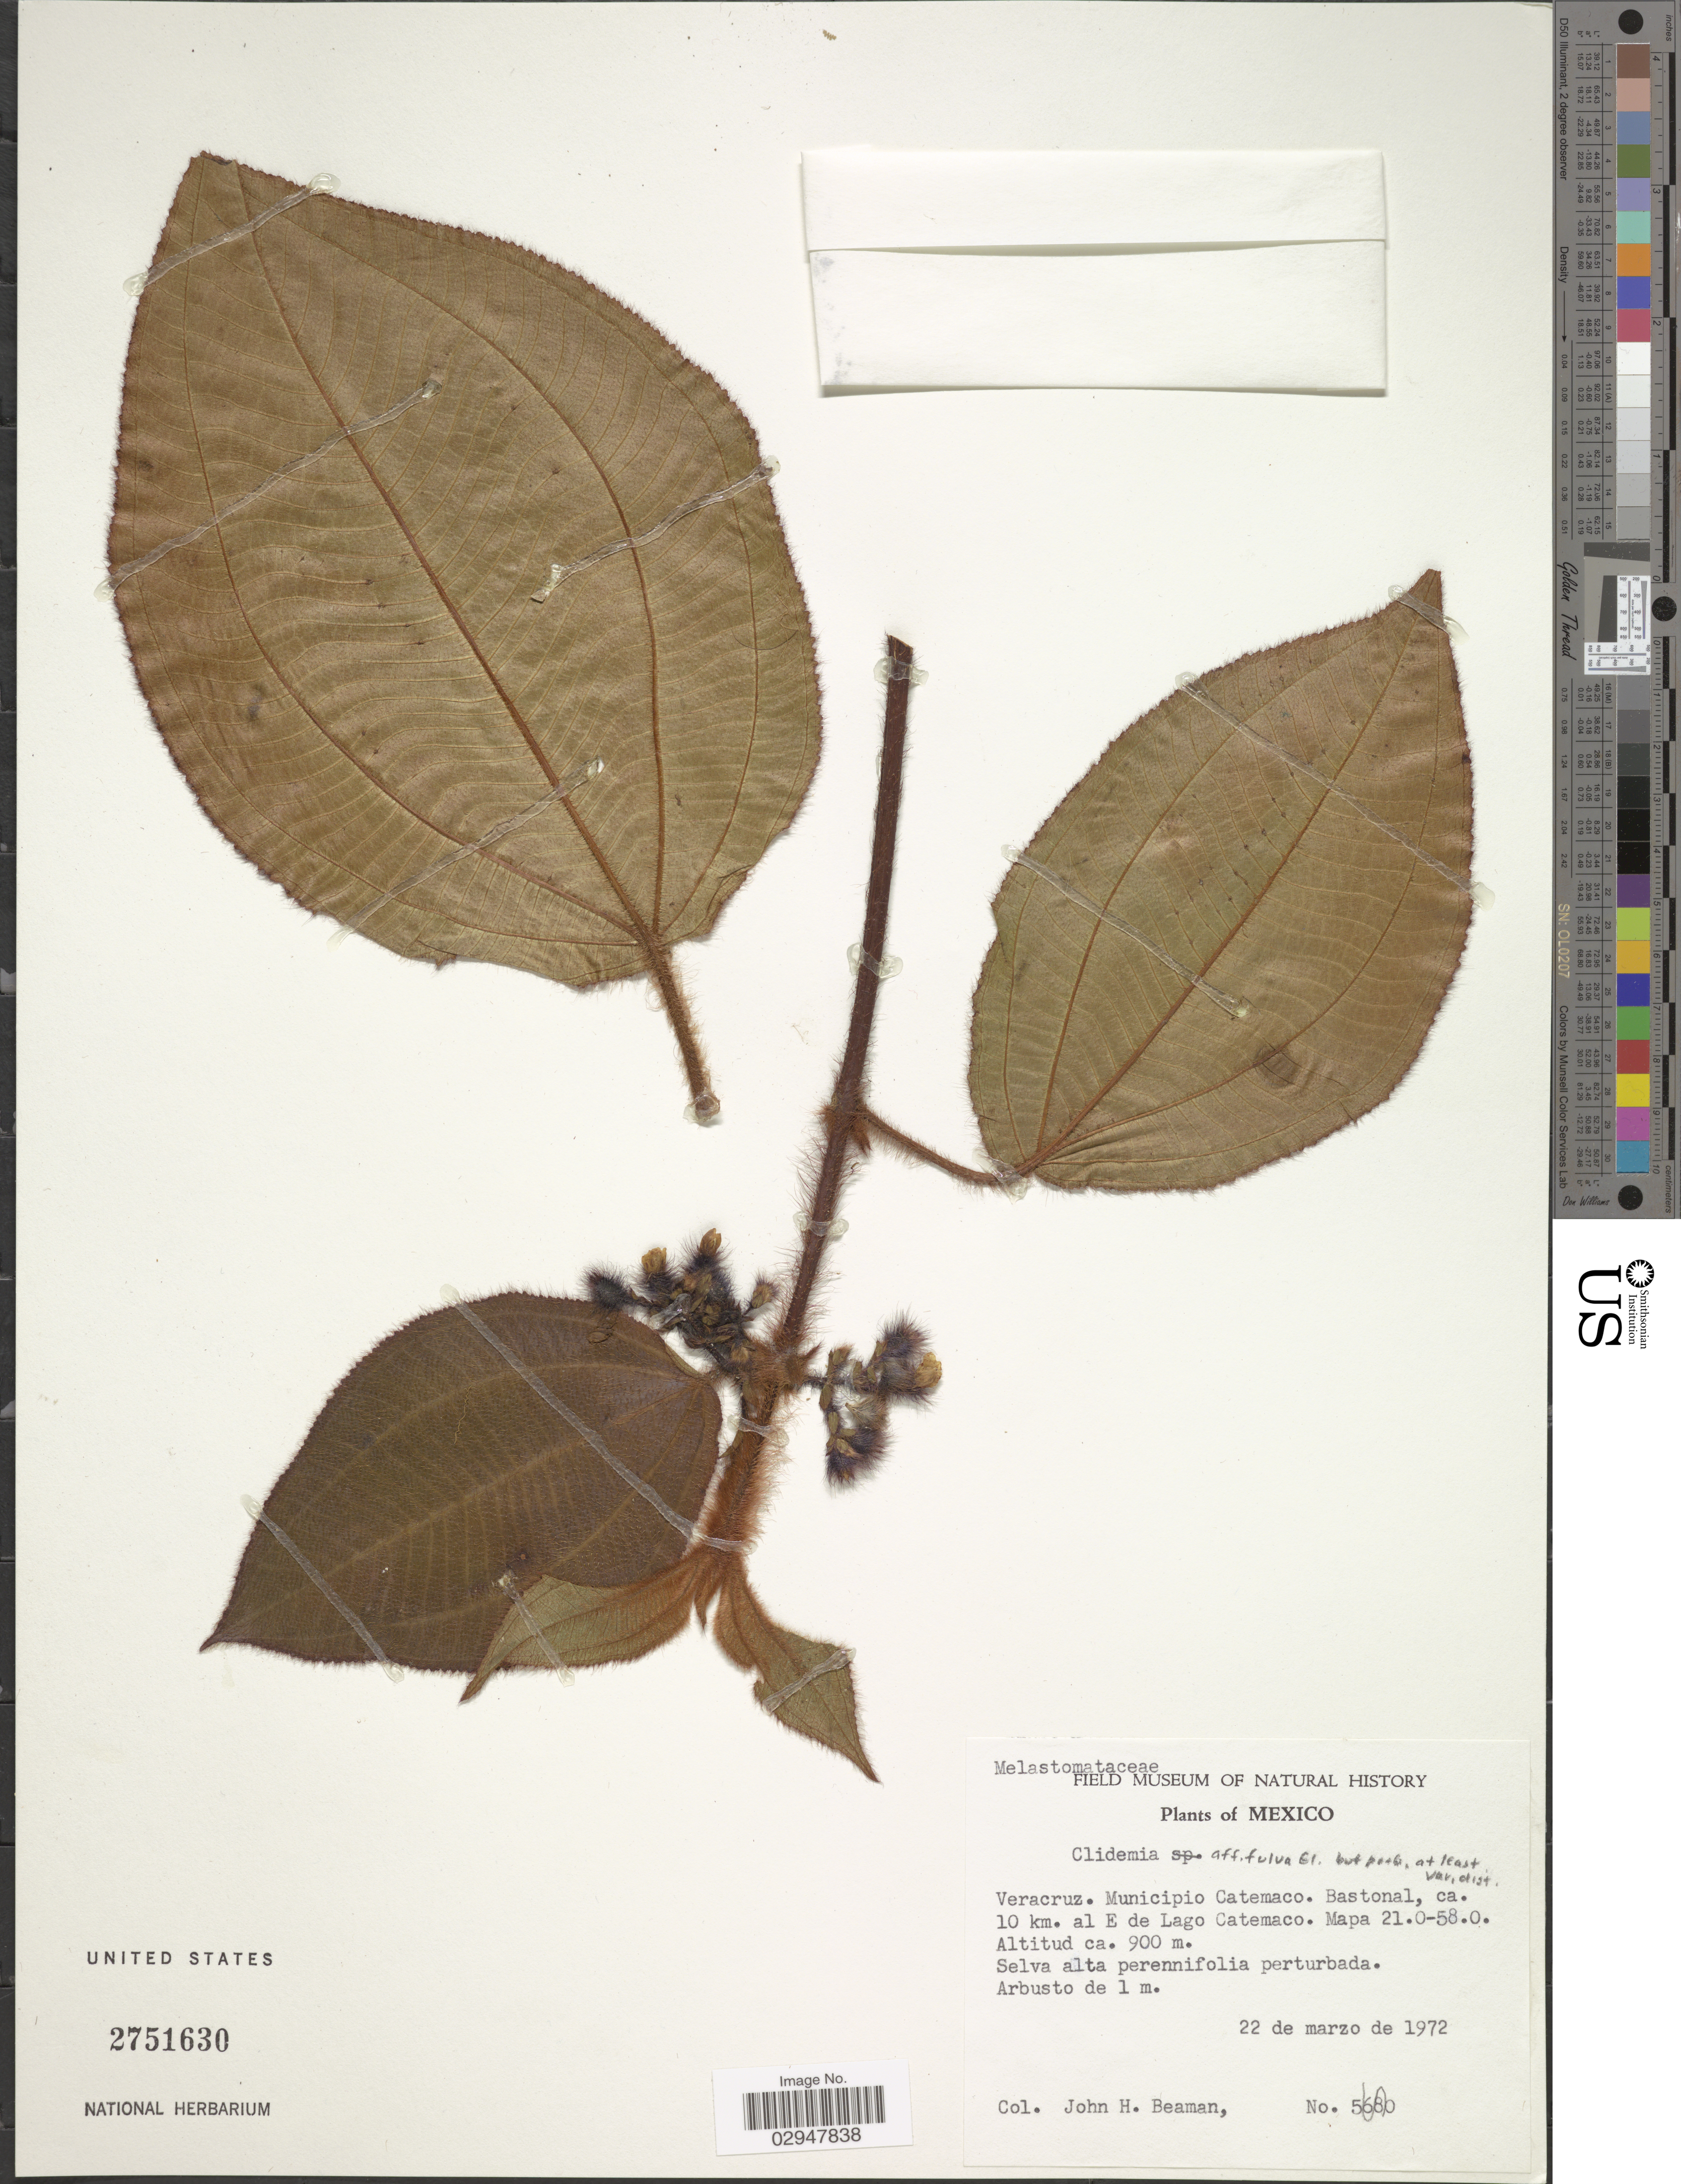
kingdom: Plantae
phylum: Tracheophyta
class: Magnoliopsida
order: Myrtales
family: Melastomataceae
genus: Clidemia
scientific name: Clidemia fulva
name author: Gleason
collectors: J. H. Beaman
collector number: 5860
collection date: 1972-03-22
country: Mexico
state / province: Veracruz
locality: Veracruz, Municipio Catemaco, Bastonal, ca. 10 km. al E de Lago Catemaco, Mapa 21.0-58.0.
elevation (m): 900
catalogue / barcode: US 2751630